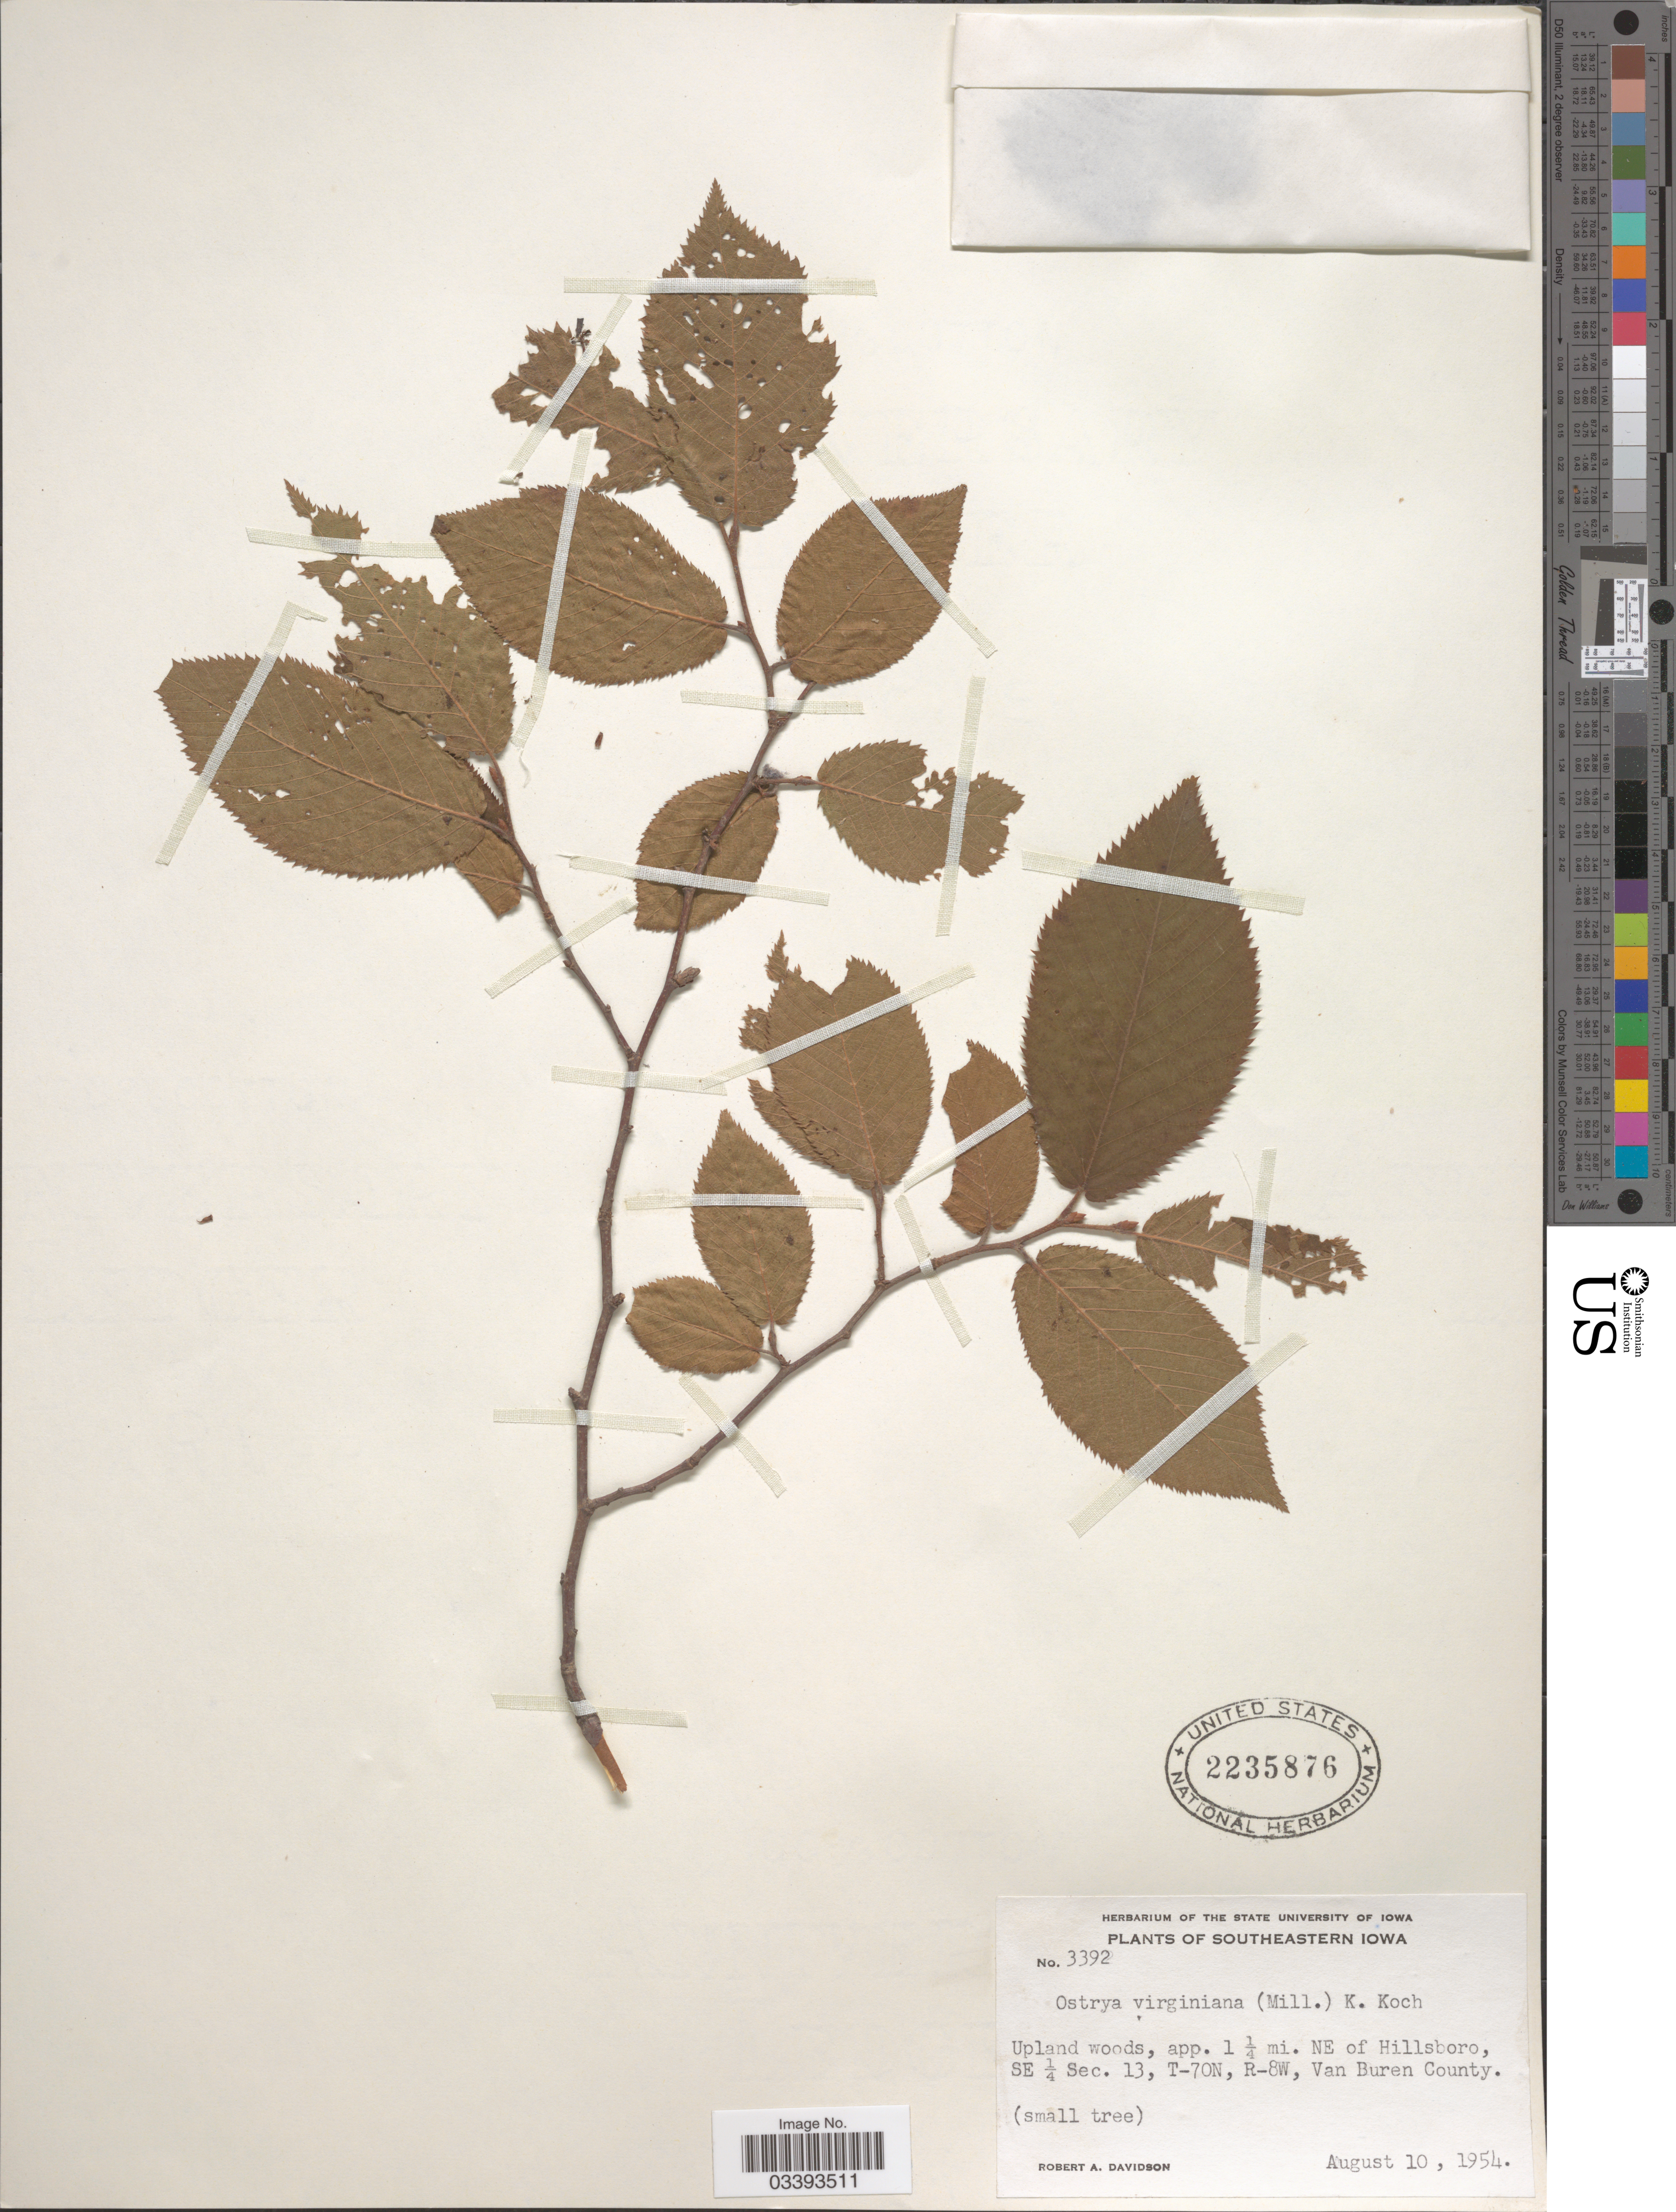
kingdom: Plantae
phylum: Tracheophyta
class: Magnoliopsida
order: Fagales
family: Betulaceae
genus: Ostrya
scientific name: Ostrya virginiana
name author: (Mill.) K. Koch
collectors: R. A. Davidson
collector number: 3392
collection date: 1954-08-10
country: United States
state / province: Iowa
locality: Southeastern Iowa. Upland woods, app. 1¼ mi. NE of Hillsboro, SE ¼ Sec. 13, T-70N, R-8W, Van Buren County.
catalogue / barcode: US 2235876